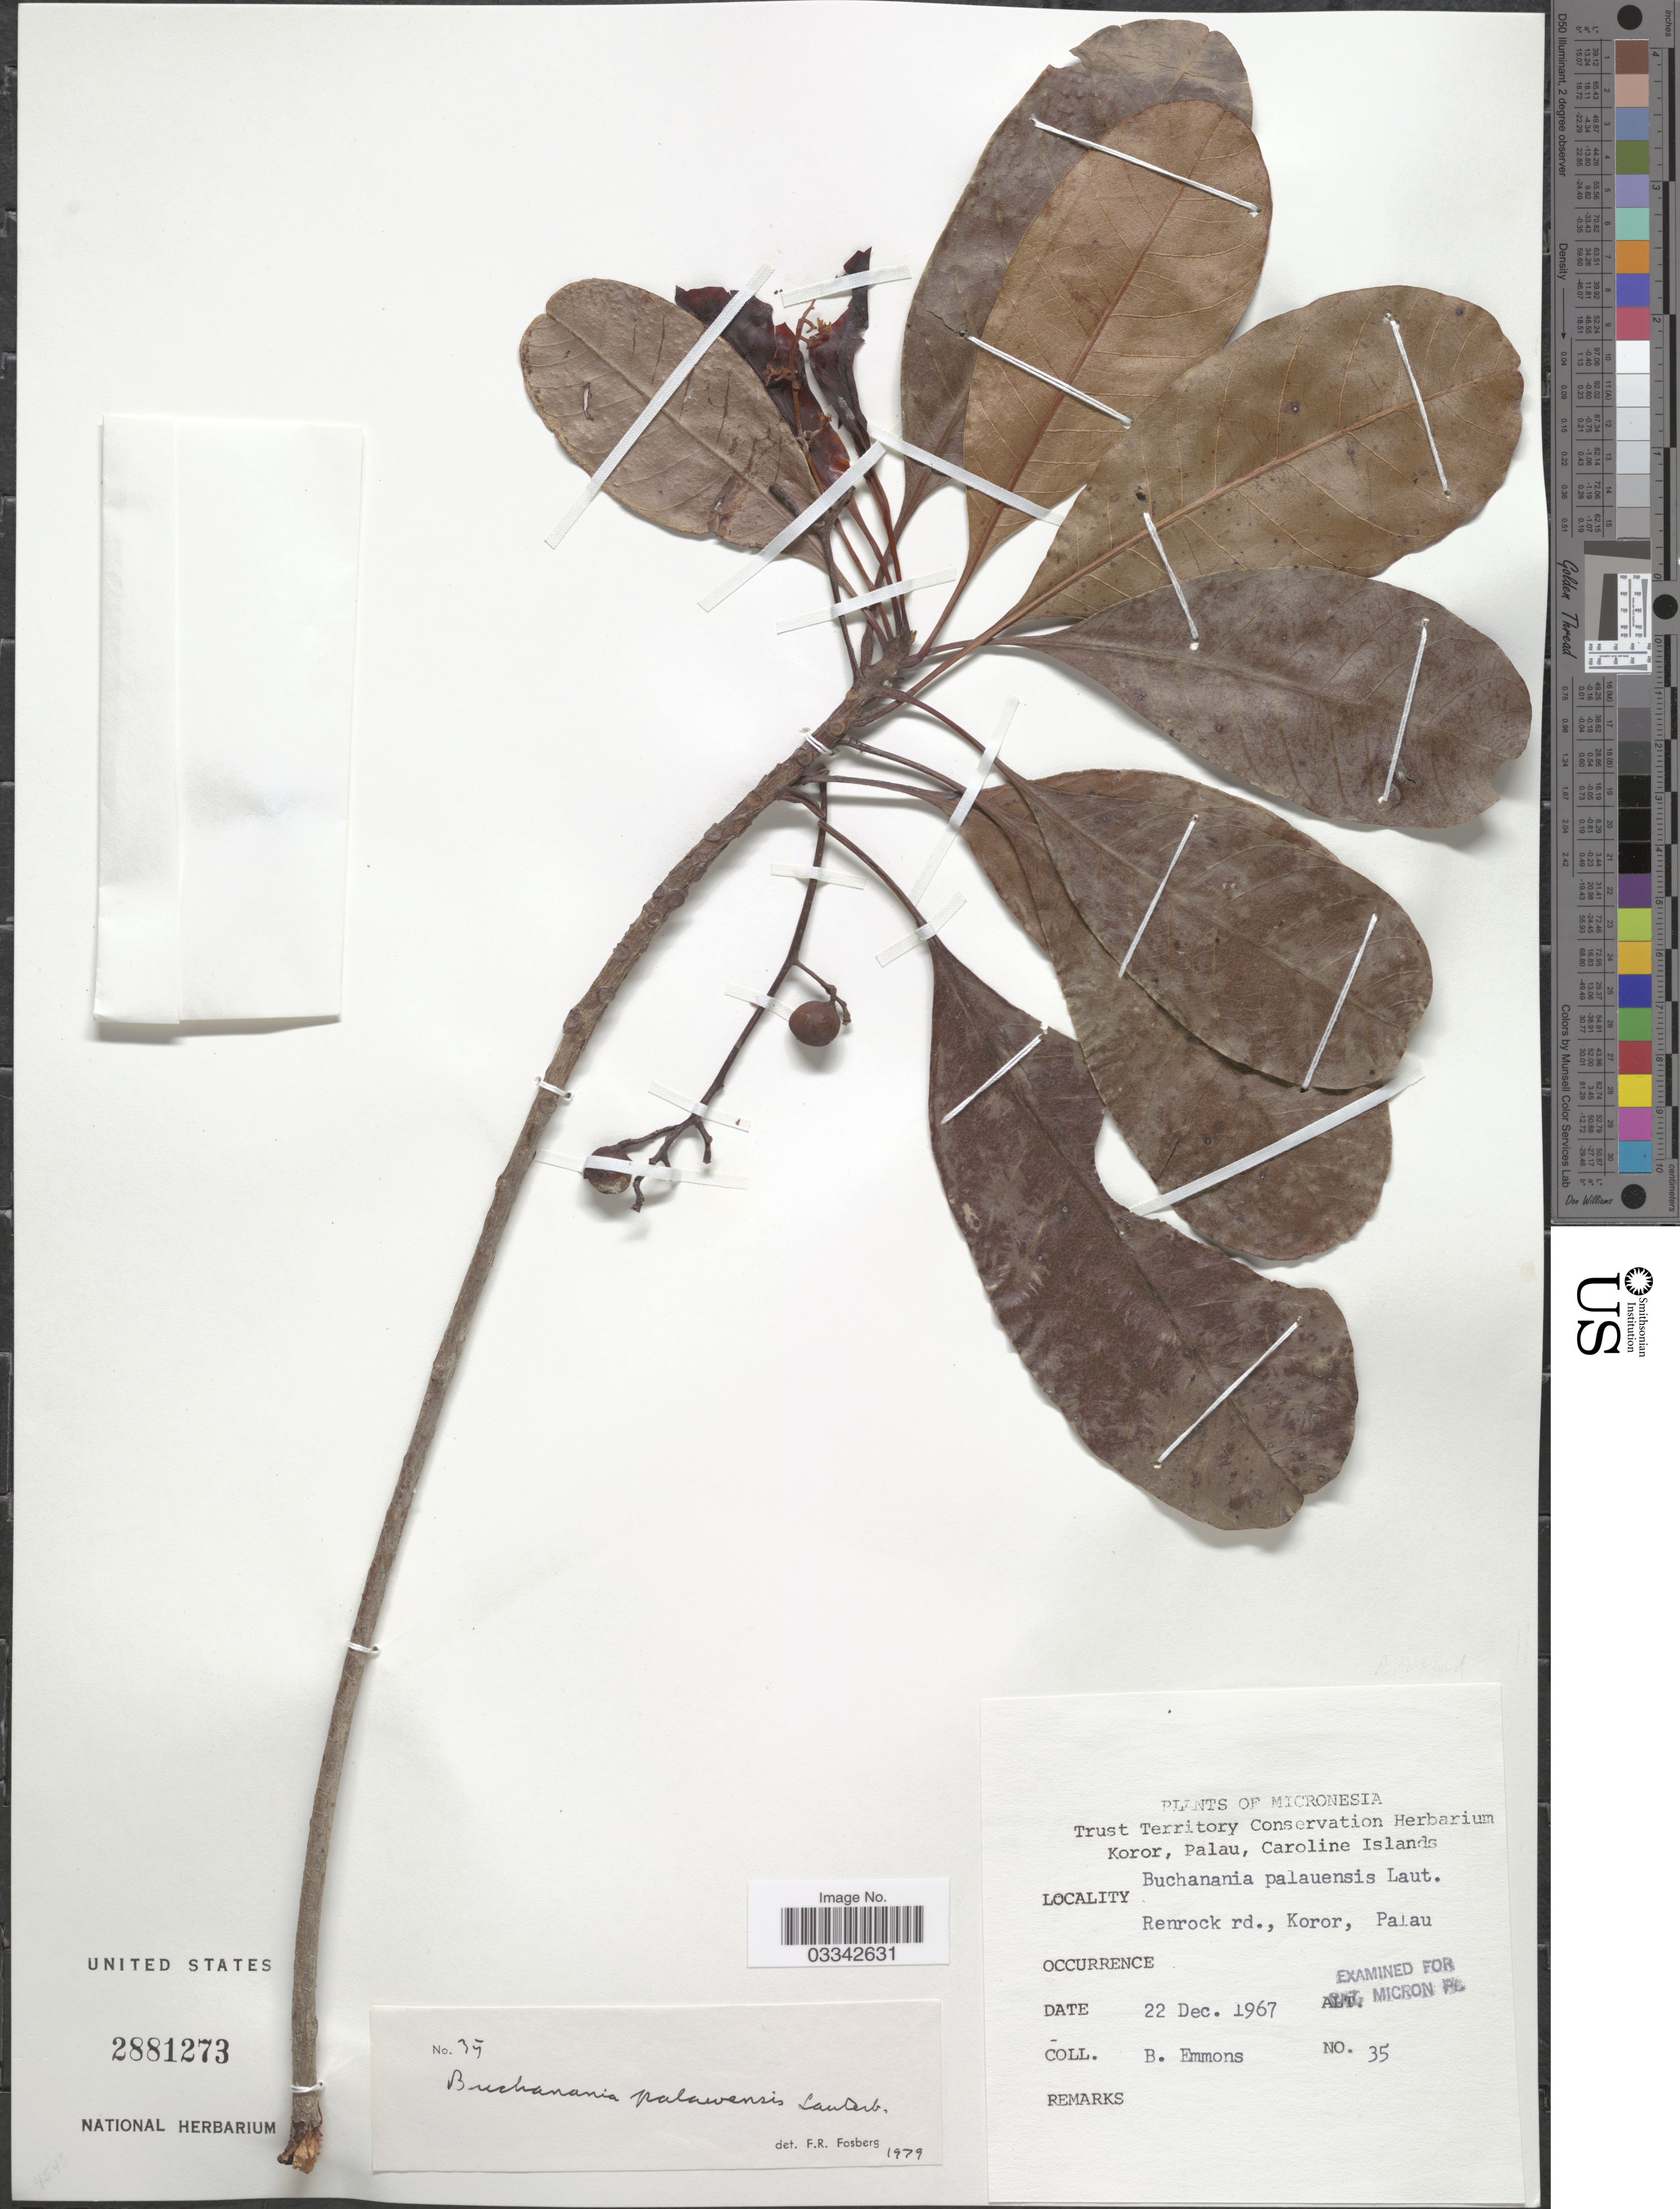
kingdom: Plantae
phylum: Tracheophyta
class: Magnoliopsida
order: Sapindales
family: Anacardiaceae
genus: Buchanania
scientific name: Buchanania palawensis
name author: Lauterb.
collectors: B. Emmons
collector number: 35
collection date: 1967-12-22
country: Palau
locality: Micronesia. Renrock rd., Koror, Palau.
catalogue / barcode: US 2881273